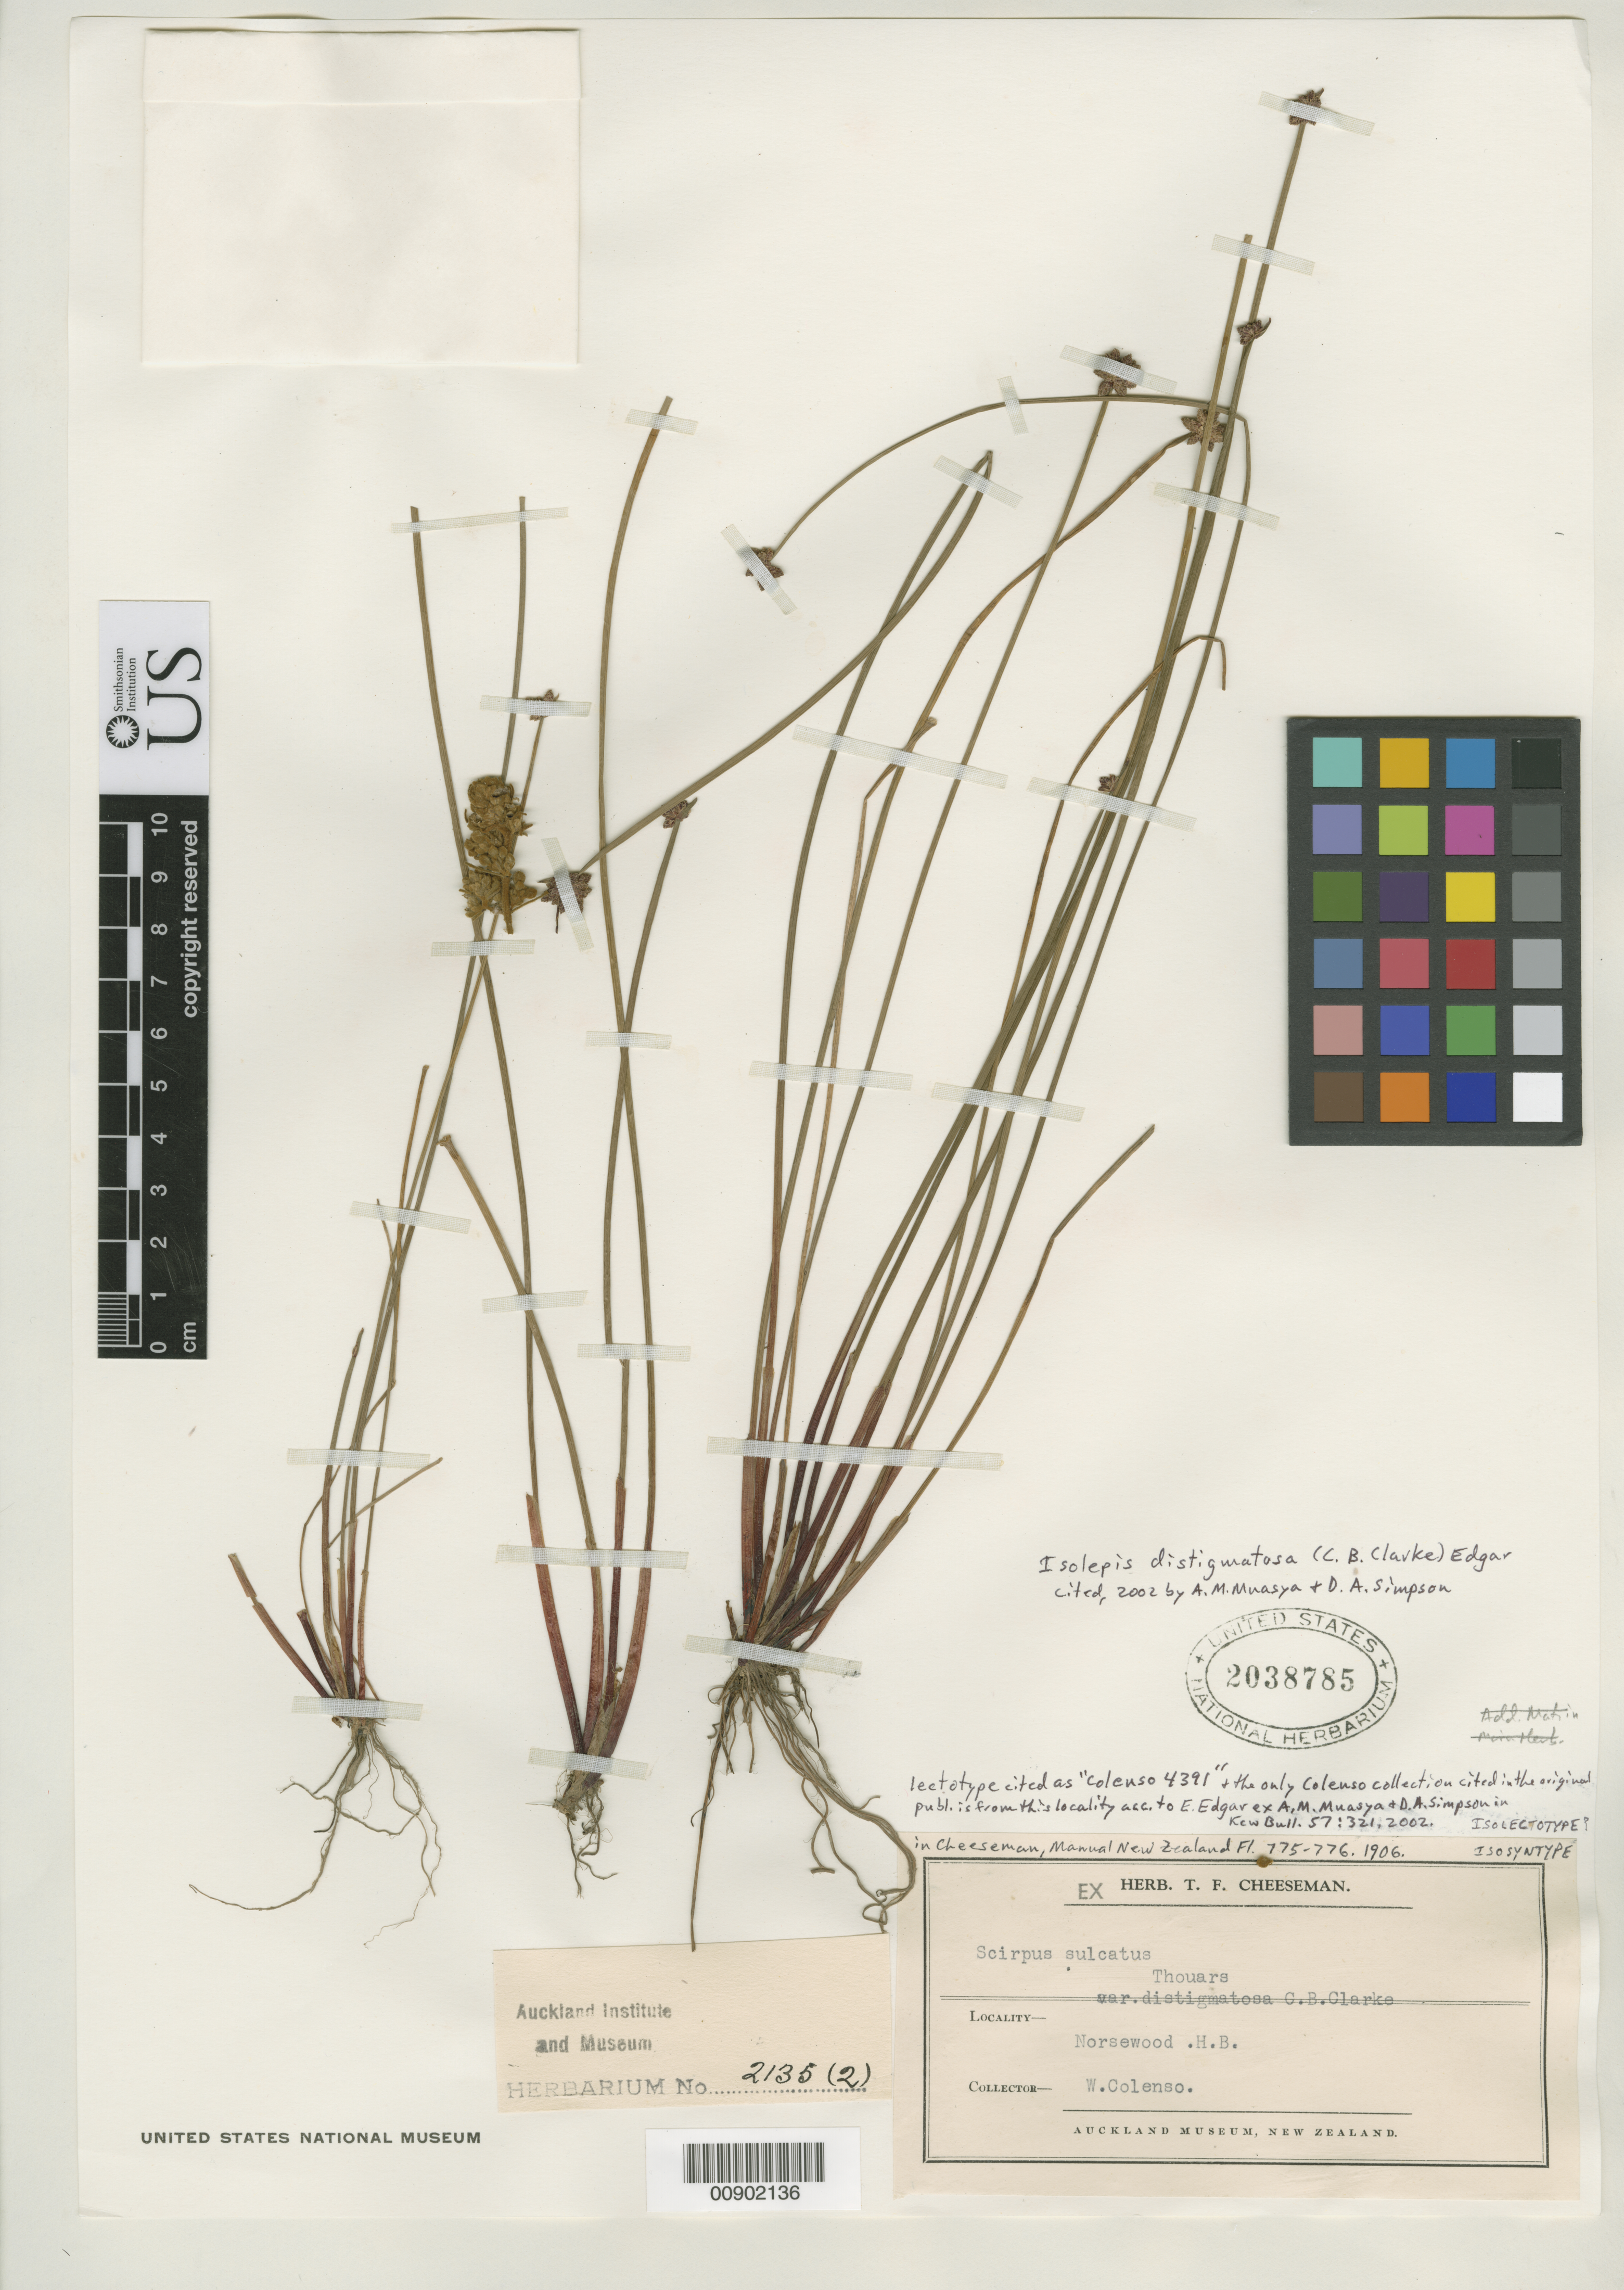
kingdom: Plantae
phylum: Tracheophyta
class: Liliopsida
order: Poales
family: Cyperaceae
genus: Scirpus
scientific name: Scirpus sulcatus var. distigmatosus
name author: C.B. Clarke in Cheeseman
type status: Possible Isolectotype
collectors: W. Colenso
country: New Zealand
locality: Norsewood H.B.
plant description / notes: Cited by Muasya & Simpson, Kew Bull. 57: 321 (2002).; Auckland Institute and Museum herbarium no. 2135 (2). Lectotype collection cited as Colenso 4391 by Edgar (1987) & by Muasya & Simpson (2002).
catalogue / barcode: US 2038785